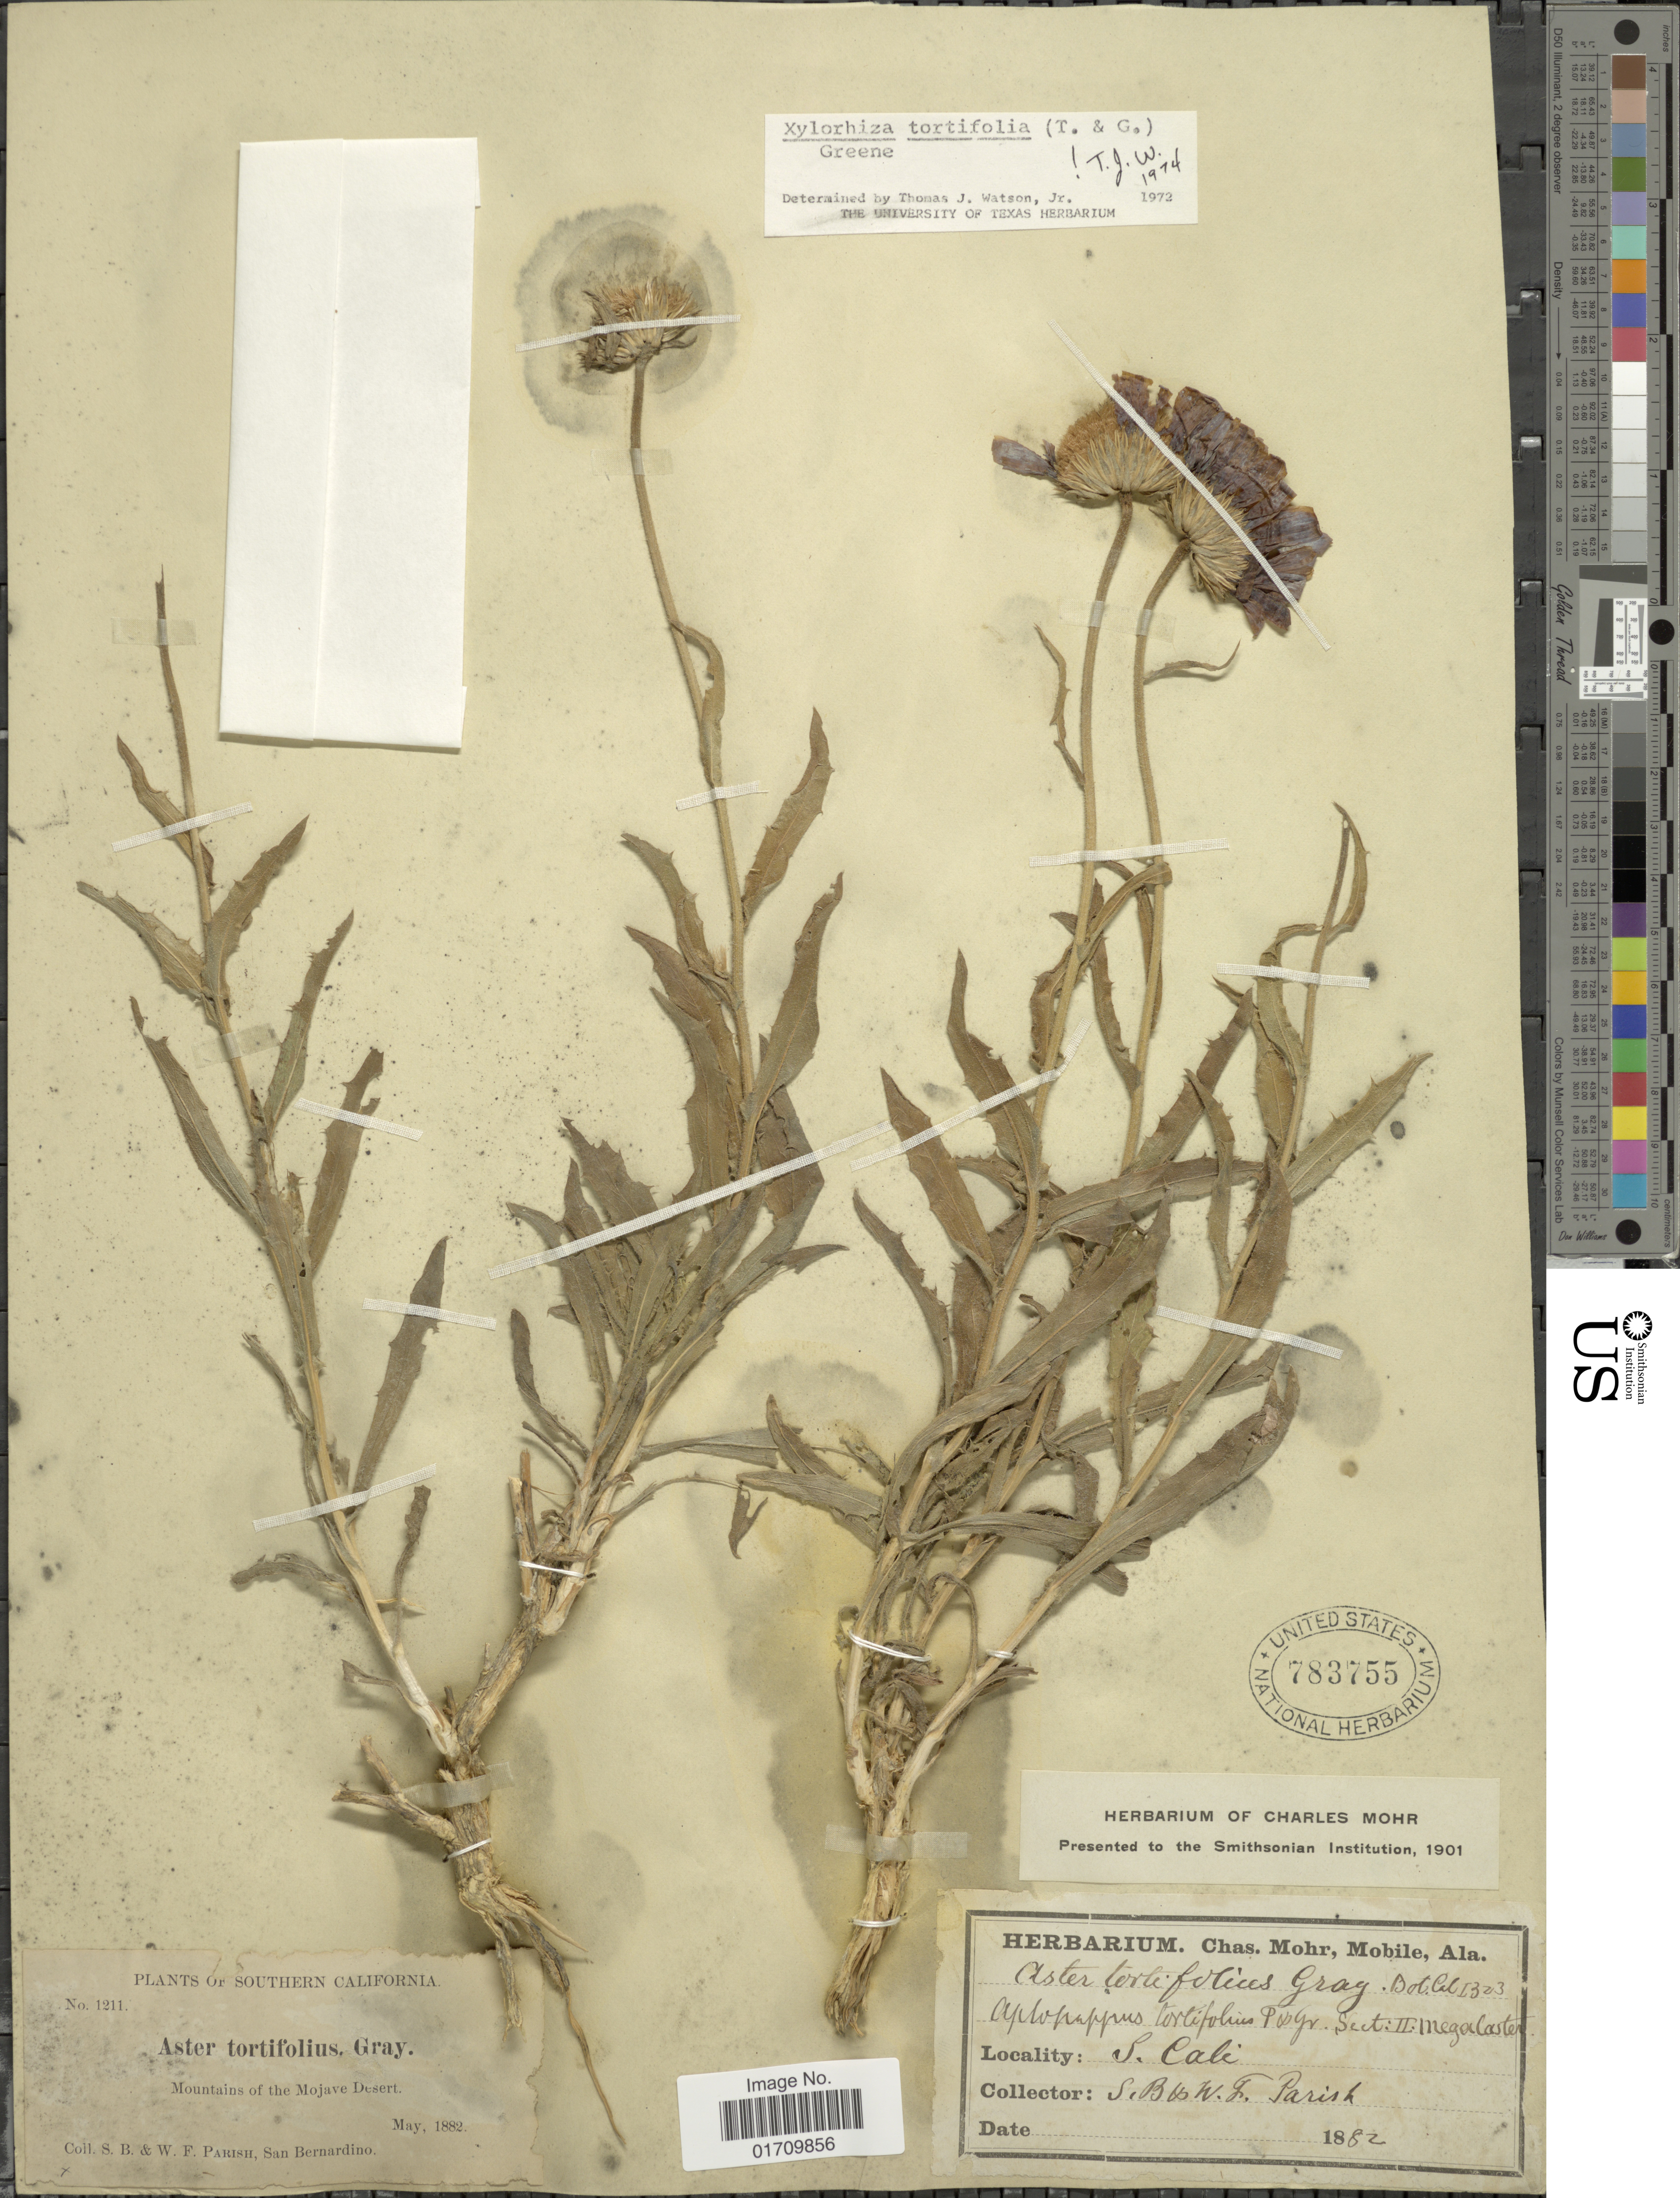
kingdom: Plantae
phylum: Tracheophyta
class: Magnoliopsida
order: Asterales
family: Asteraceae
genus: Xylorhiza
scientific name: Xylorhiza tortifolia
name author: (Torr. & A. Gray) Greene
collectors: S. B. Parish & W. F. Parish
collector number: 1211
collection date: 1882-05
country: United States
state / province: California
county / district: San Bernardino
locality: Southern California, mountains of the Mojave Desert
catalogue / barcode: US 783755